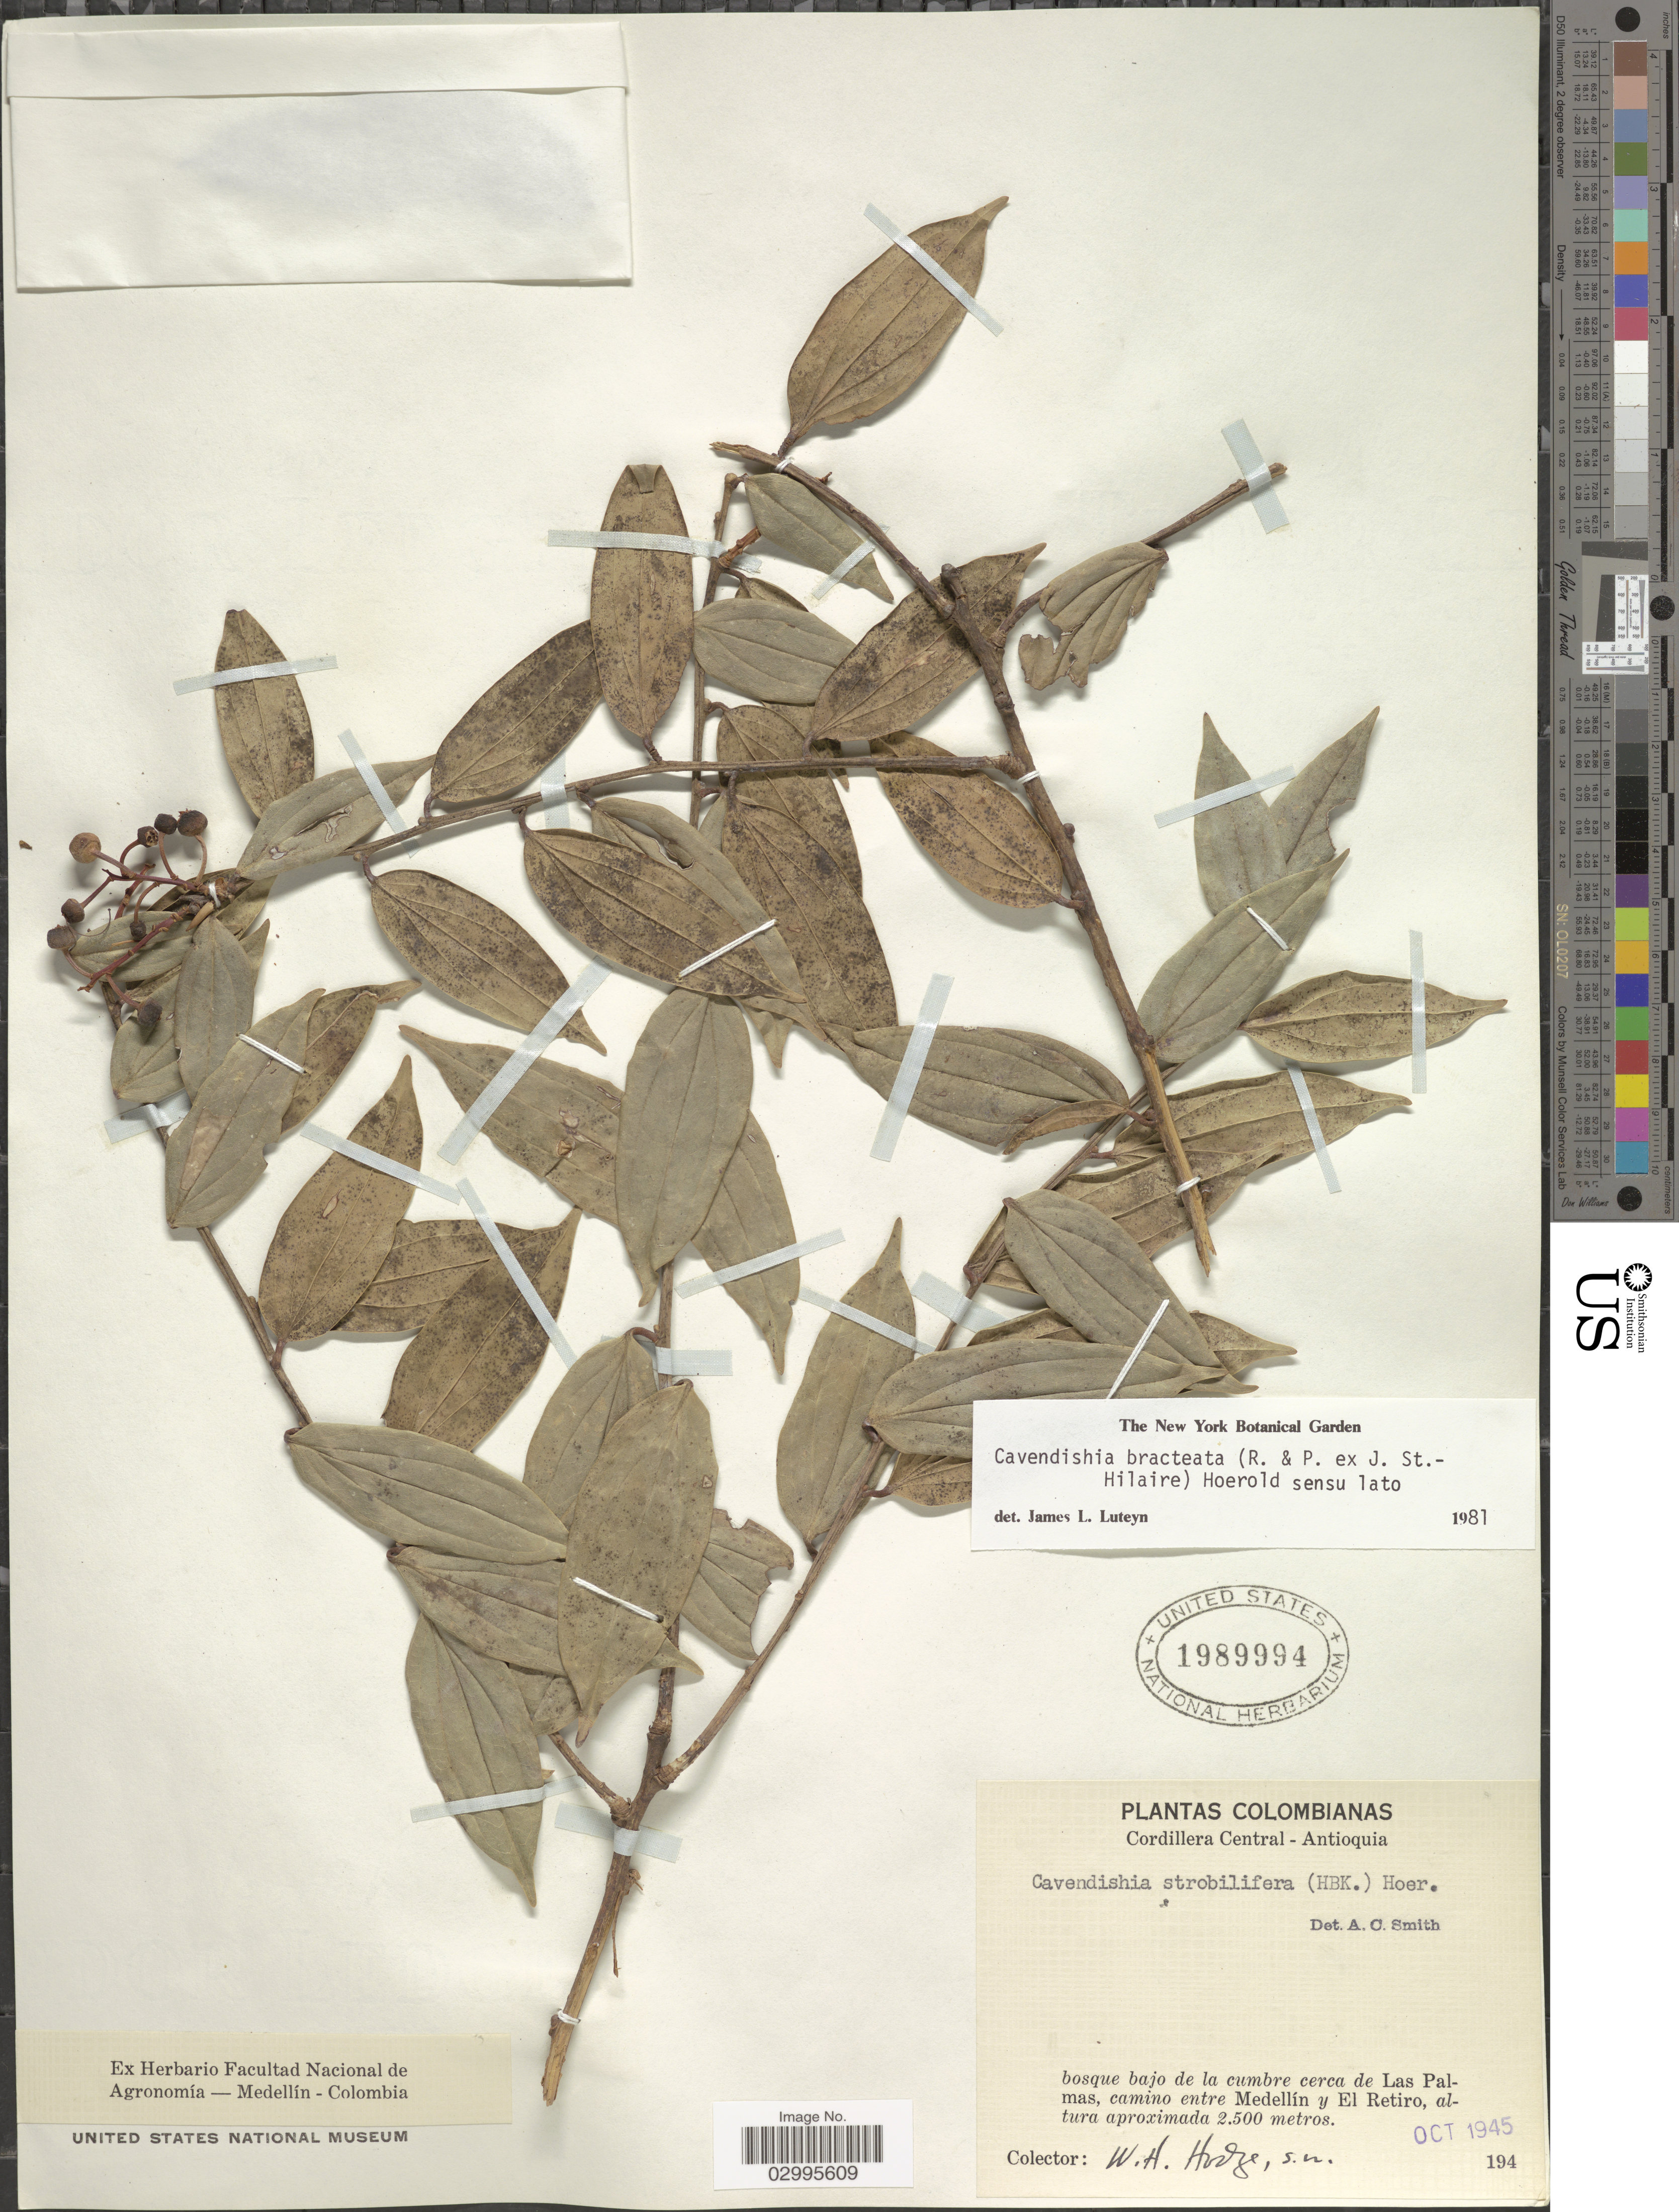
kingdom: Plantae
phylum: Tracheophyta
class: Magnoliopsida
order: Ericales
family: Ericaceae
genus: Cavendishia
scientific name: Cavendishia bracteata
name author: (Ruiz & Pav. ex J. St.-Hil.) Hoerold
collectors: W. Hodge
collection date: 1945-10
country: Colombia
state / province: Antioquia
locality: Cordillera Central. Bosque bajo de la cumbre cerca de Las Palmas, camino entre Medellín y El Retiro.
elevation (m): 2500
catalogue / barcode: US 1989994